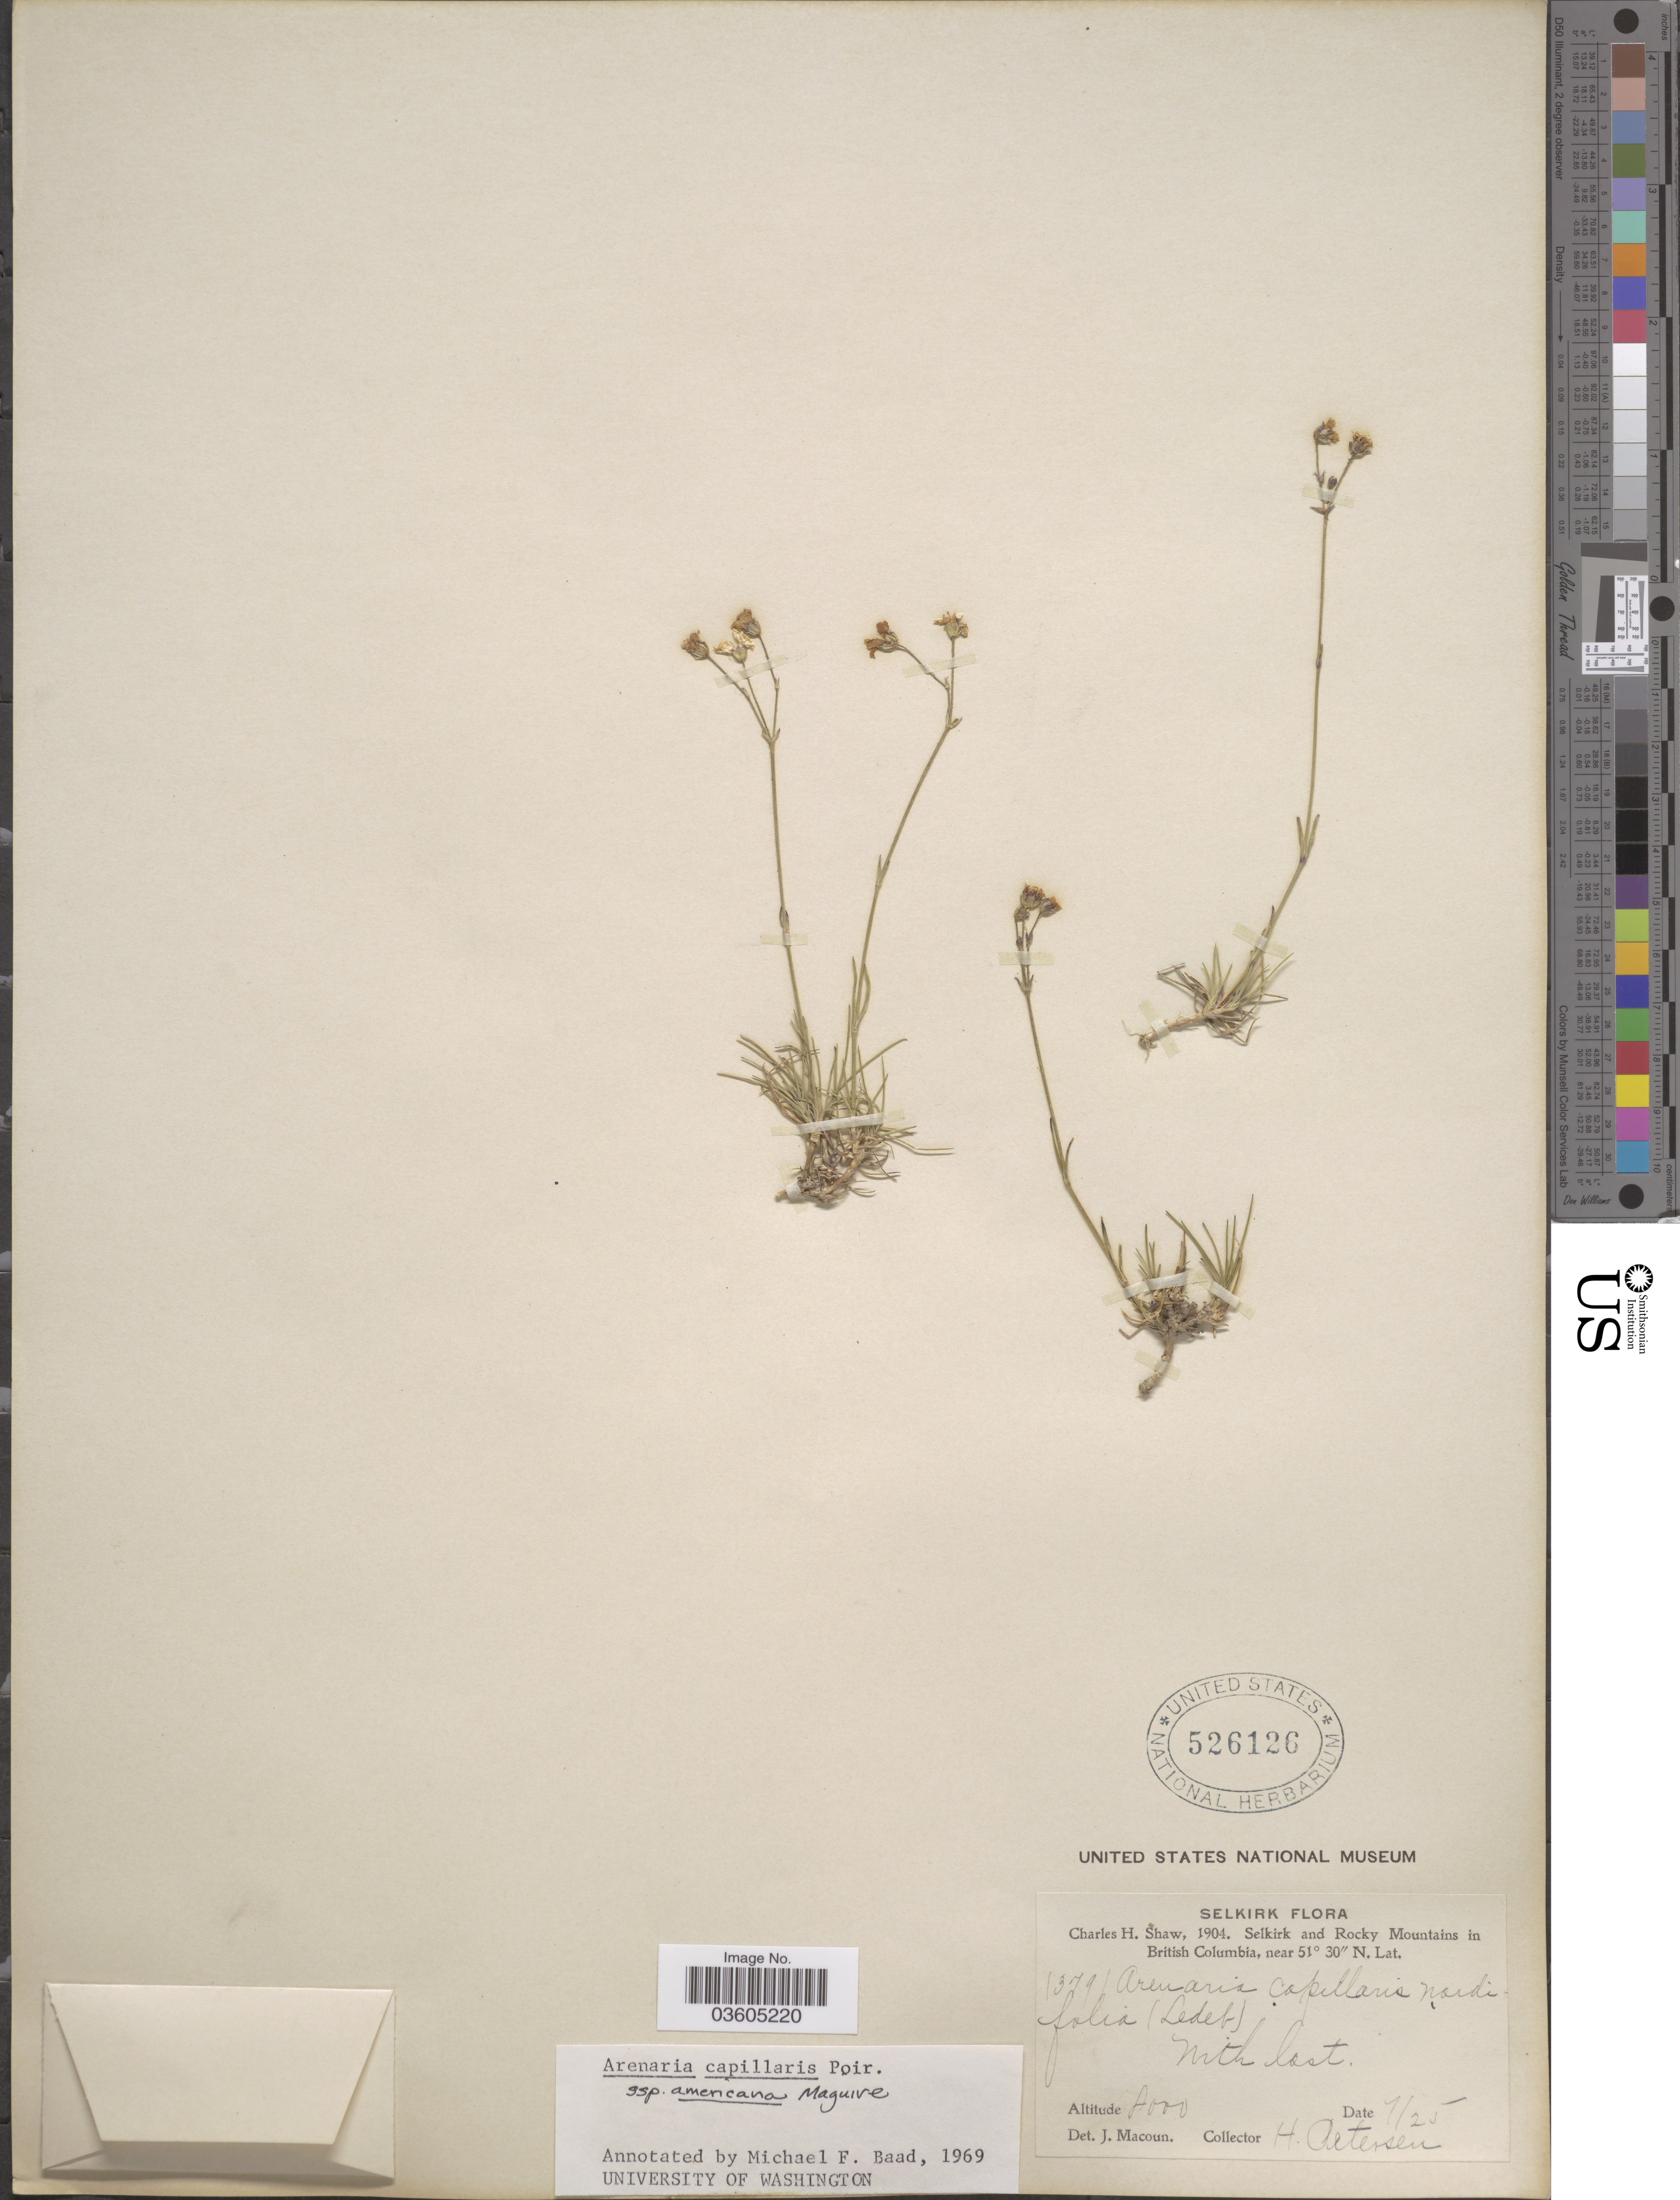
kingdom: Plantae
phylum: Tracheophyta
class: Magnoliopsida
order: Caryophyllales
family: Caryophyllaceae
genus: Eremogone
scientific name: Eremogone capillaris var. americana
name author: (Maguire) R.L. Hartm. & Rabeler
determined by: U.S. National Herbarium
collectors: H. Petersen & C. Shaw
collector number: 1379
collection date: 1904-07-25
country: Canada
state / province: British Columbia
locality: Selkirk. Selkirk and Rocky Mountains. With last.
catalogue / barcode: US 526126